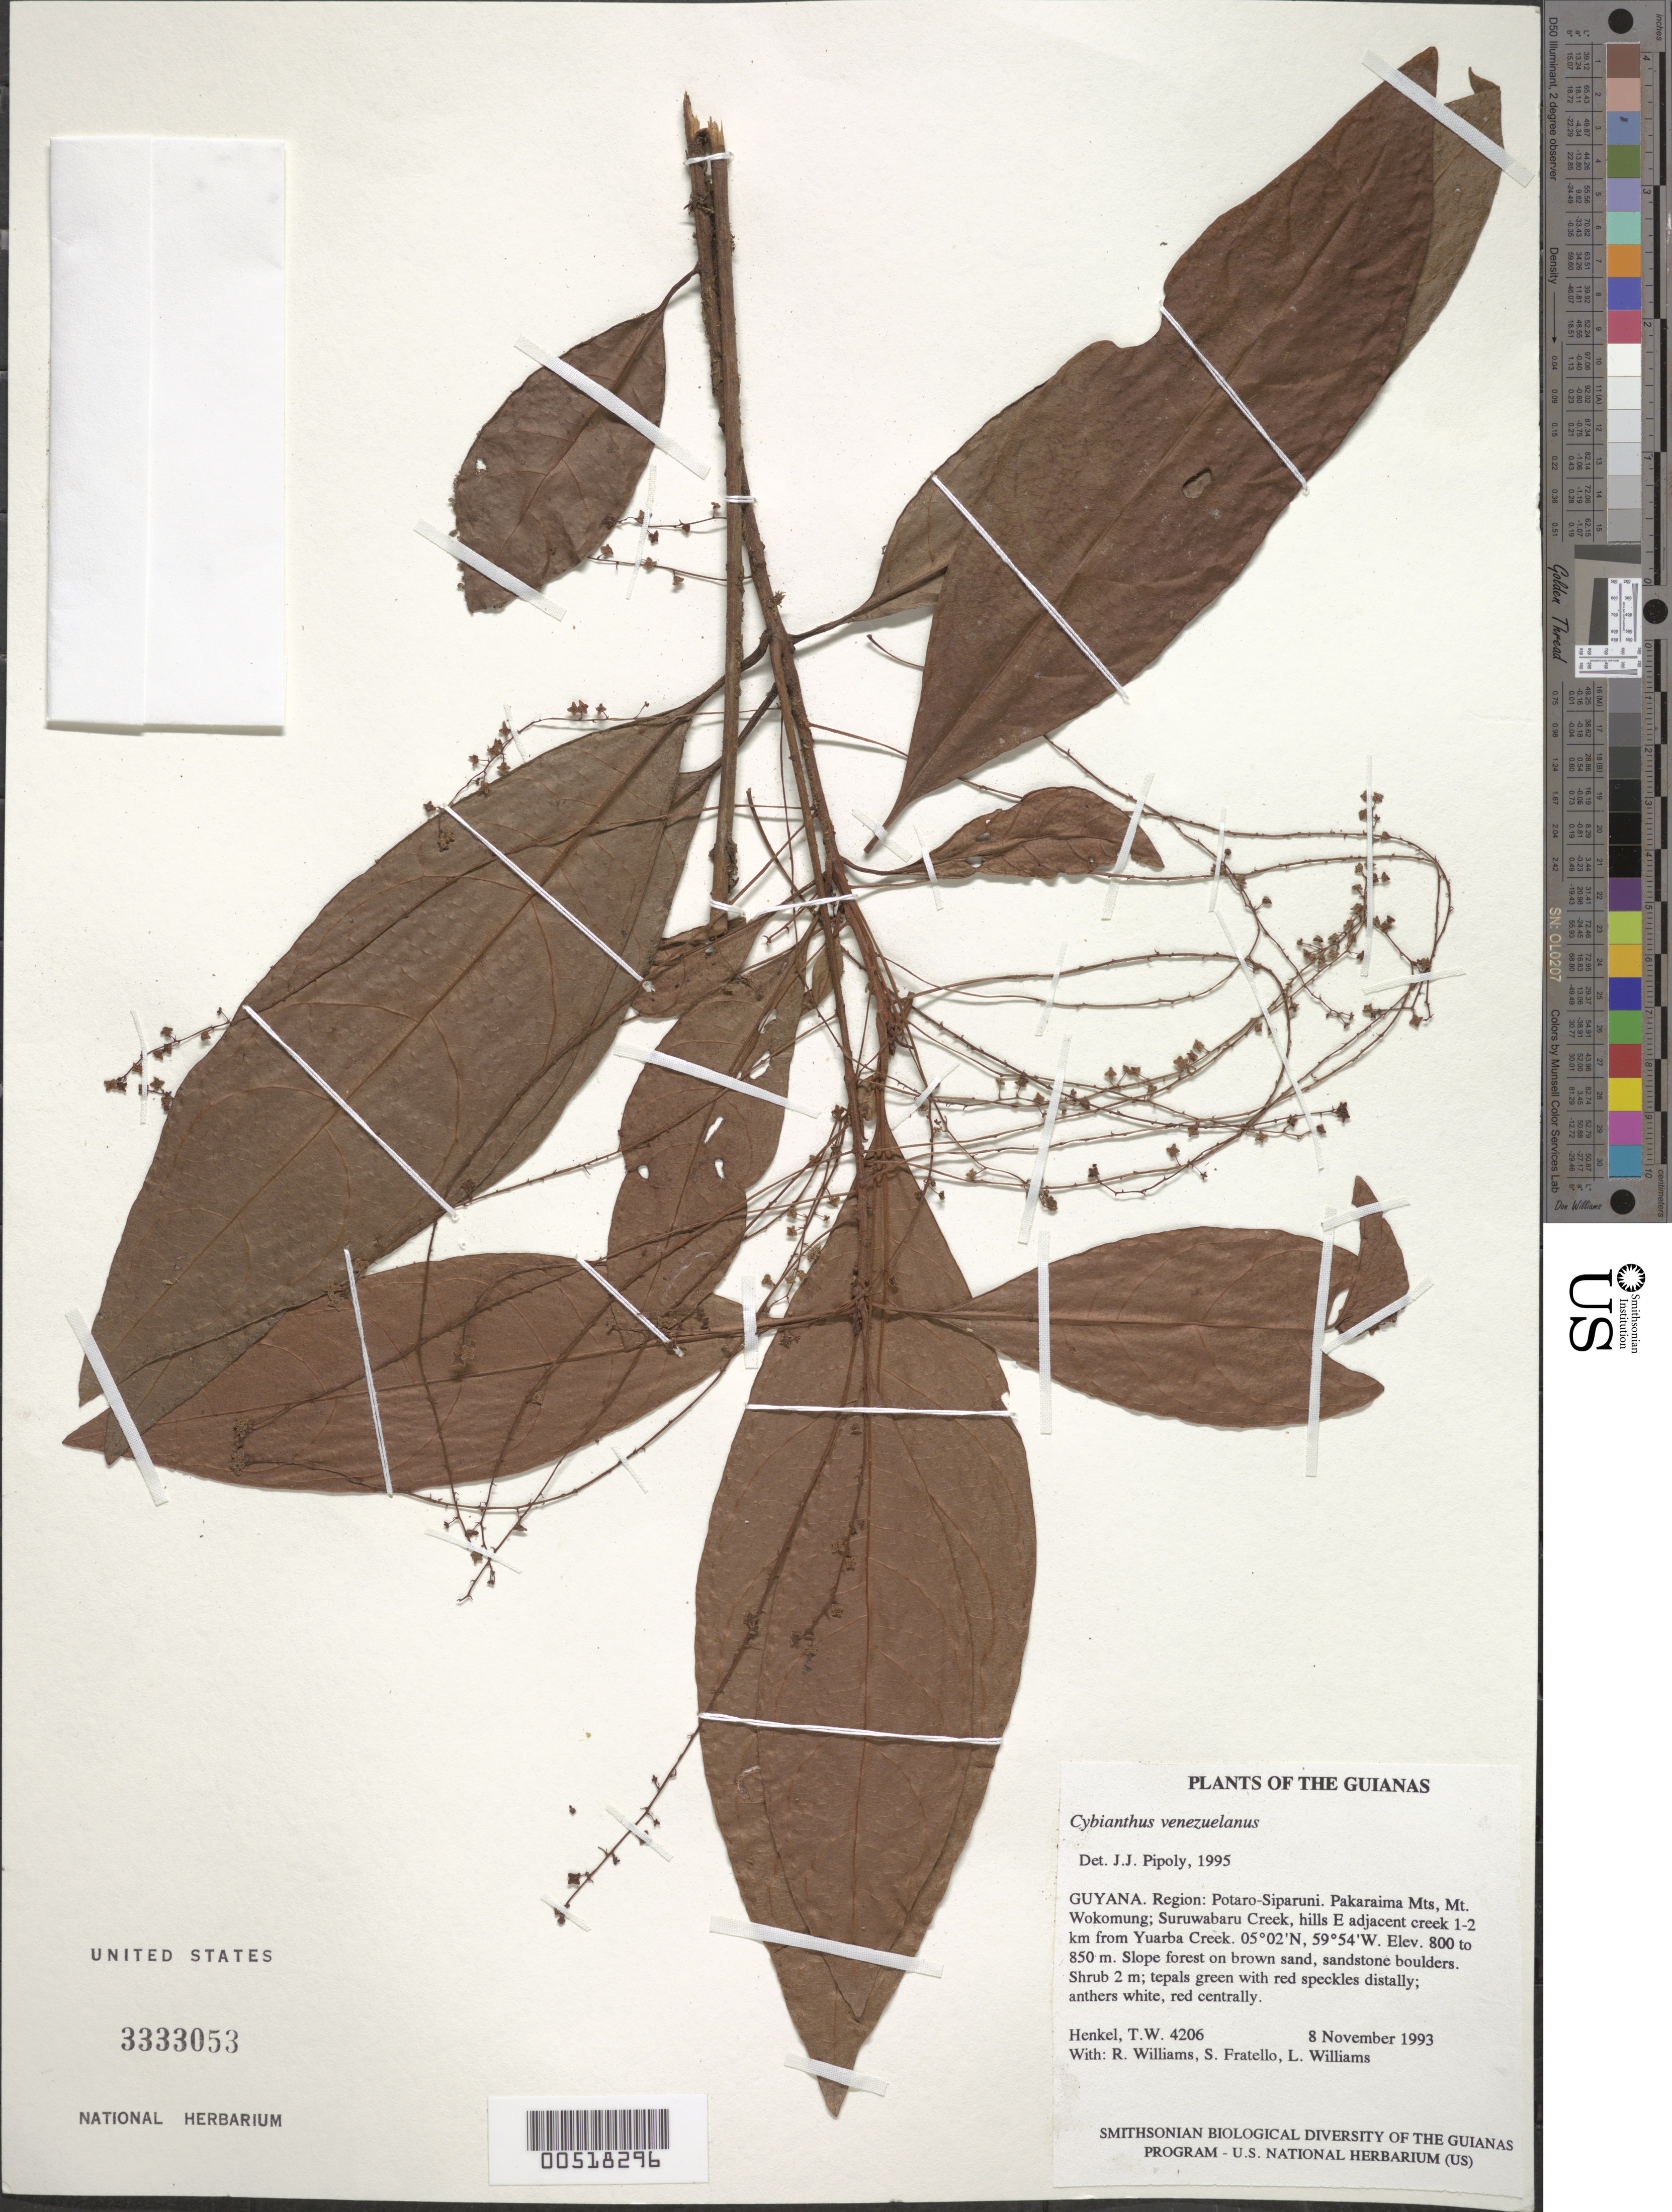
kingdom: Plantae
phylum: Tracheophyta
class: Magnoliopsida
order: Ericales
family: Primulaceae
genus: Cybianthus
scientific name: Cybianthus venezuelanus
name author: Mez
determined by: Pipoly, J. J., III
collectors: T. Henkel, R. Williams, S. Fratello & L. Williams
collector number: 4206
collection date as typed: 8 November 1993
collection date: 1993-11-08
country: Guyana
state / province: Potaro-Siparuni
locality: Pakaraima Mts, Mt. Wokomung; Suruwabaru Creek, hills E adjacent creek 1-2 km from Yuarba Creek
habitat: Slope forest on brown sand, sandstone boulders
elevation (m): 800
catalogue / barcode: US 3333053